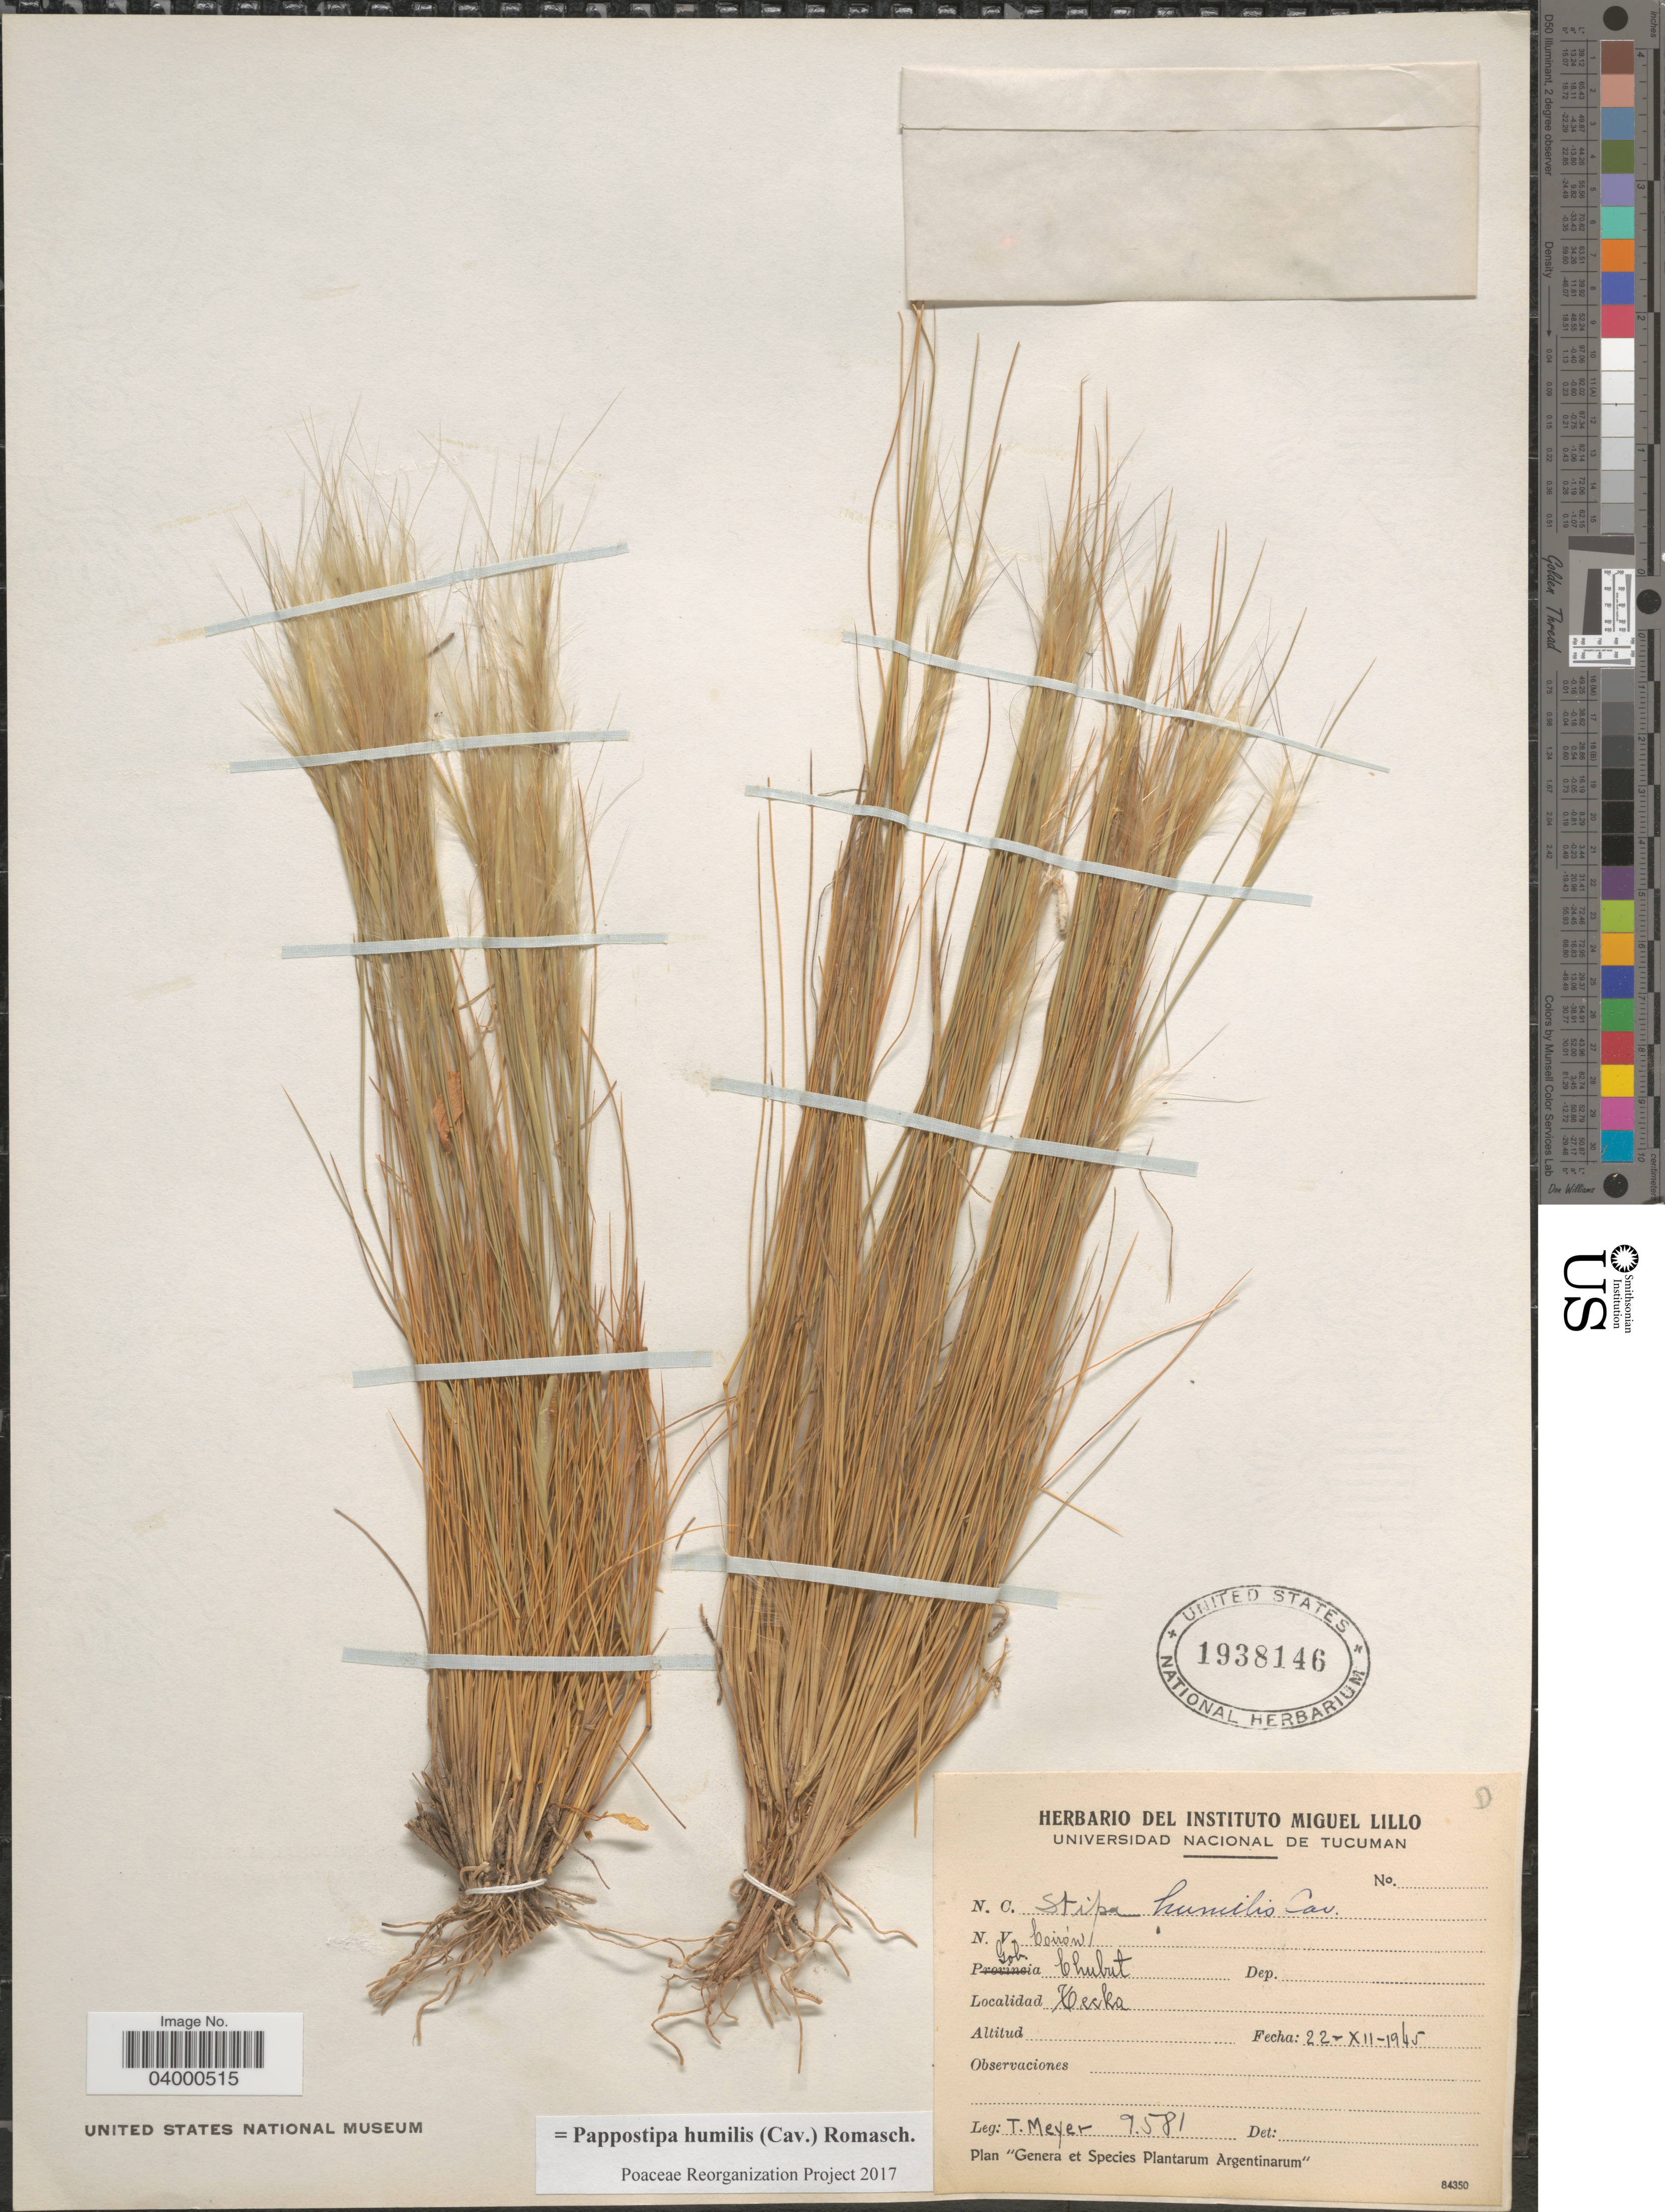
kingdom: Plantae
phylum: Tracheophyta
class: Liliopsida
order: Poales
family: Poaceae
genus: Pappostipa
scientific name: Pappostipa humilis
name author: (Cav.) Romasch.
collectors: T. Meyer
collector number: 9581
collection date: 1945-12-22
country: Argentina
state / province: Chubut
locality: Tecka.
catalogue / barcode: US 1938146